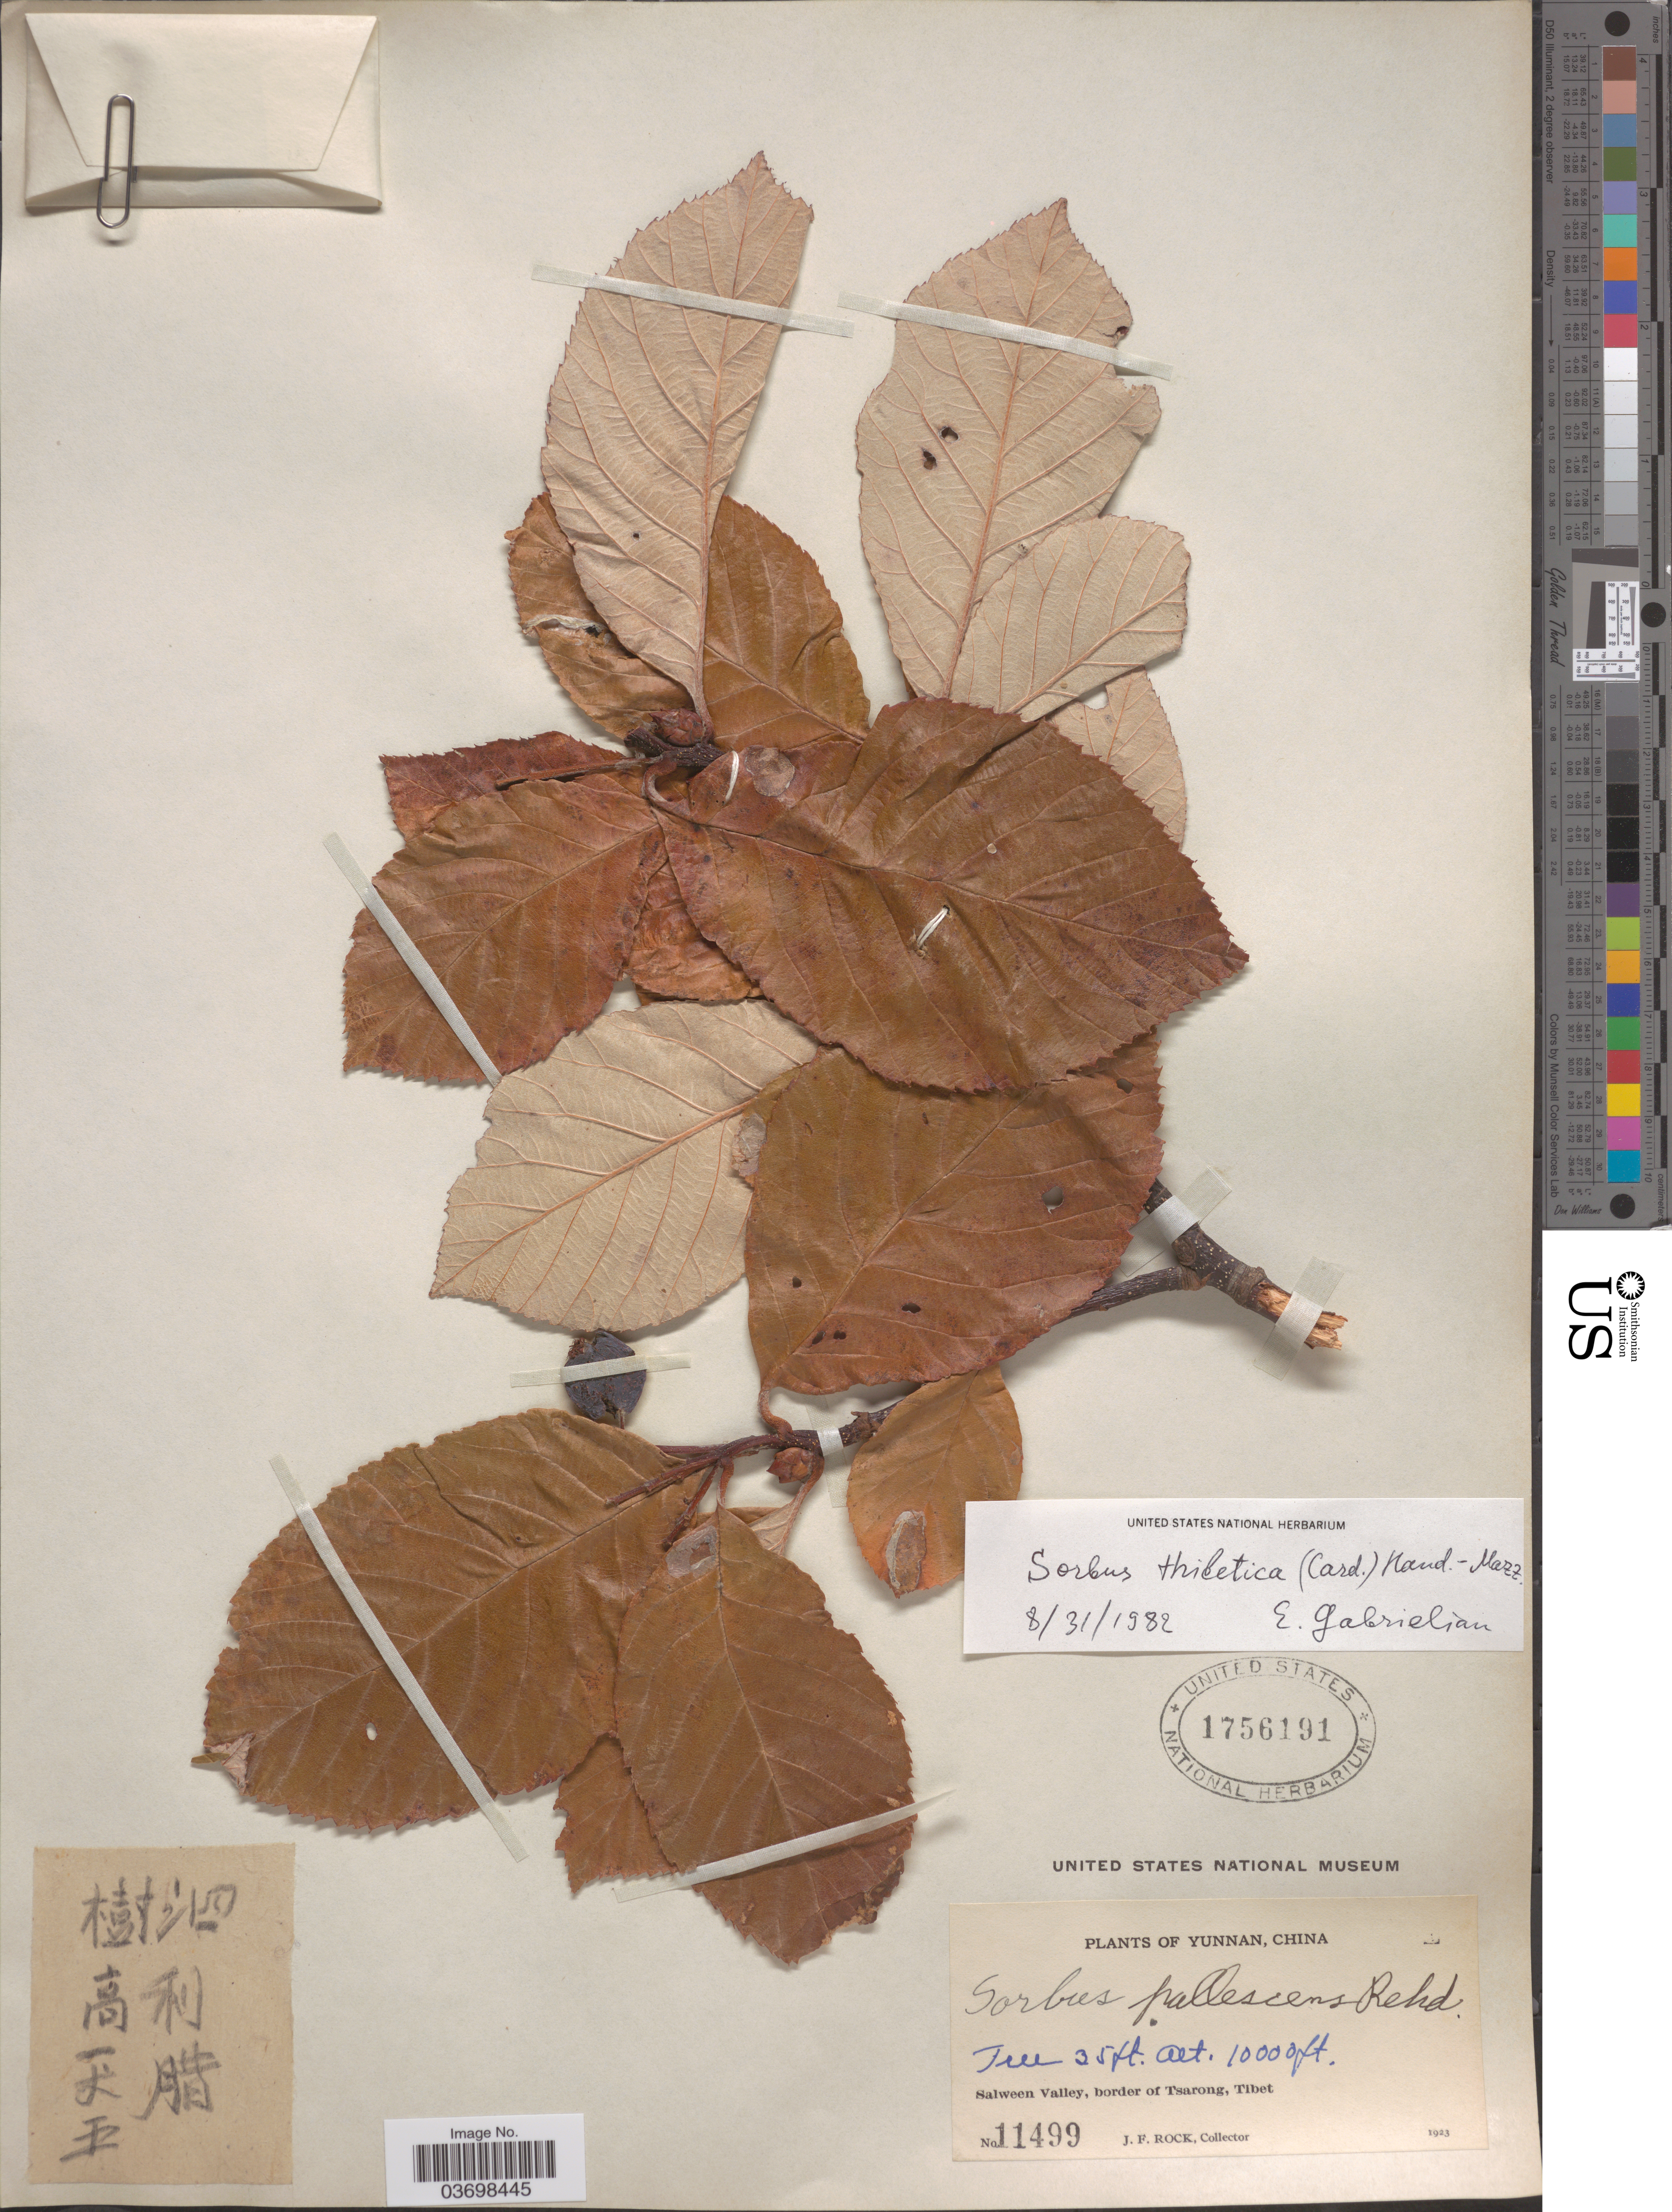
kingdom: Plantae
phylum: Tracheophyta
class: Magnoliopsida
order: Rosales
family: Rosaceae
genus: Sorbus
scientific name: Sorbus thibetica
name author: (Cardot) Hand.-Mazz.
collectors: J. Rock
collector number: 11499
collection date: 1923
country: China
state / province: Xizang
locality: Salween Valley, border of Tsarong, Tibet.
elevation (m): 3048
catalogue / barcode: US 1756191